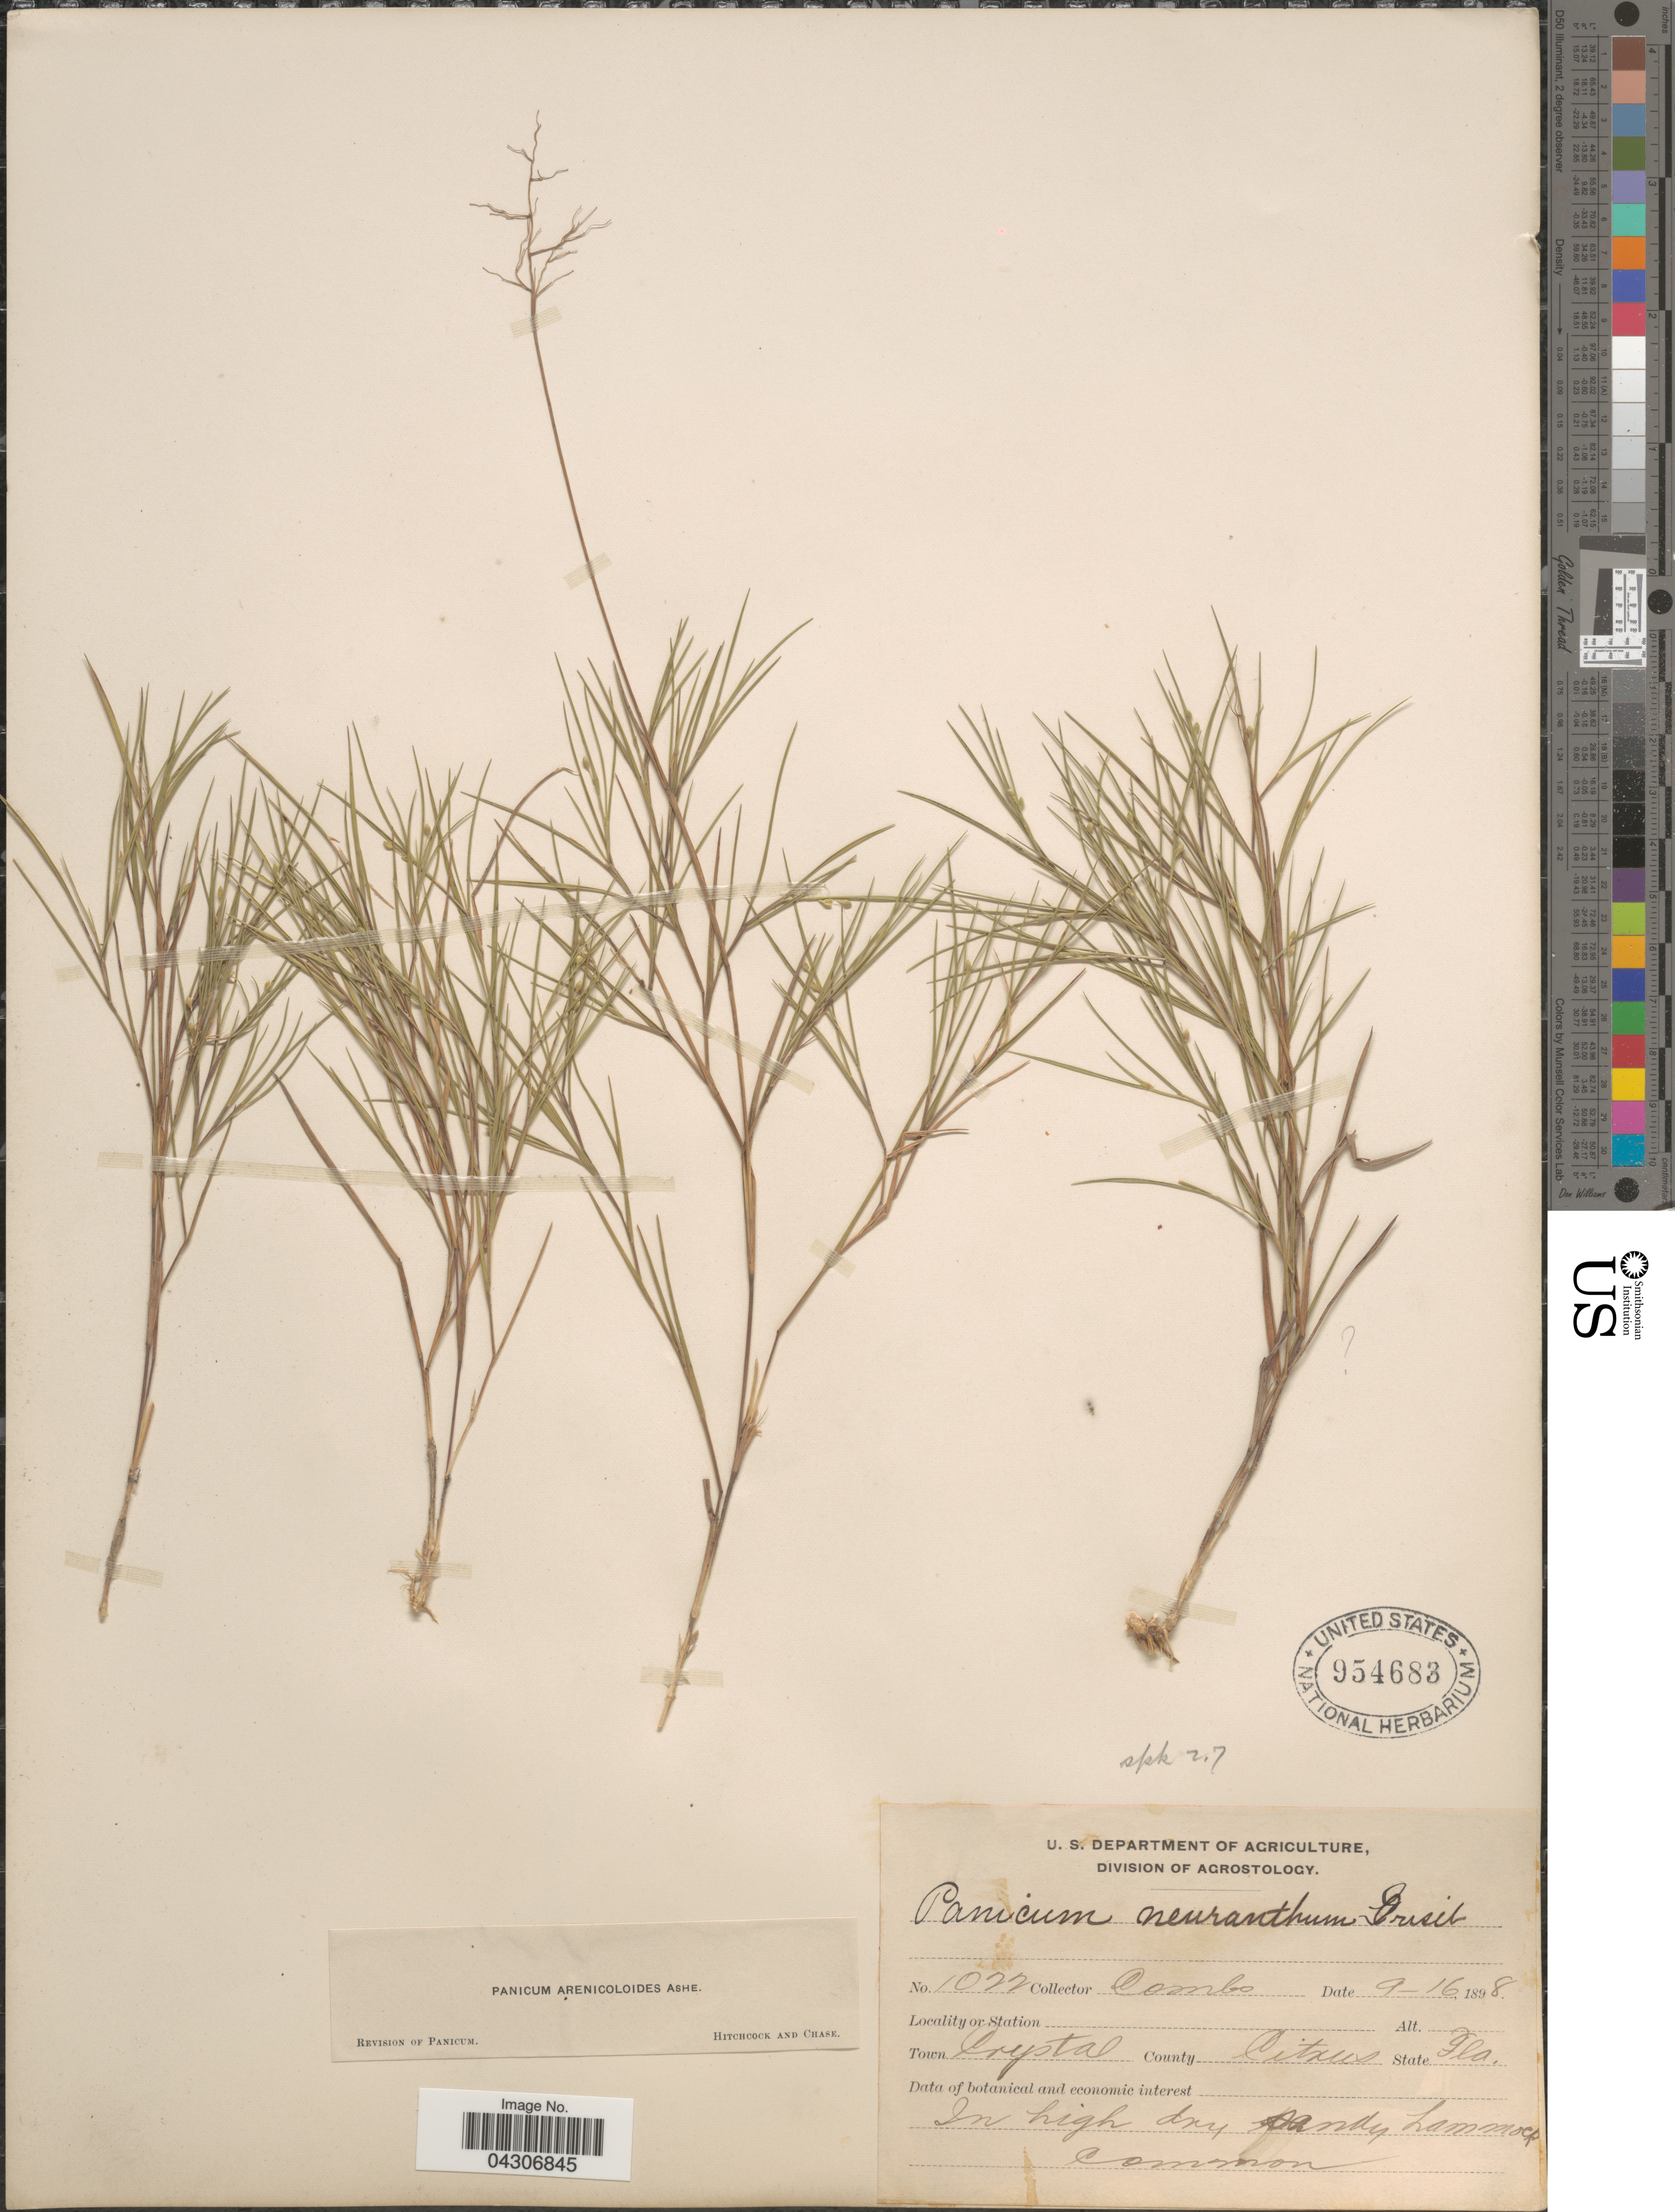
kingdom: Plantae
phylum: Tracheophyta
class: Liliopsida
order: Poales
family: Poaceae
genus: Dichanthelium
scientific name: Dichanthelium aciculare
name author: (Desv. ex Poir.) Gould & C.A. Clark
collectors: -. Combs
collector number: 1022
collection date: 1898-09-16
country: United States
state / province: Florida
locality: Town Crystal. County Citrus.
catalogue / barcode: US 954683